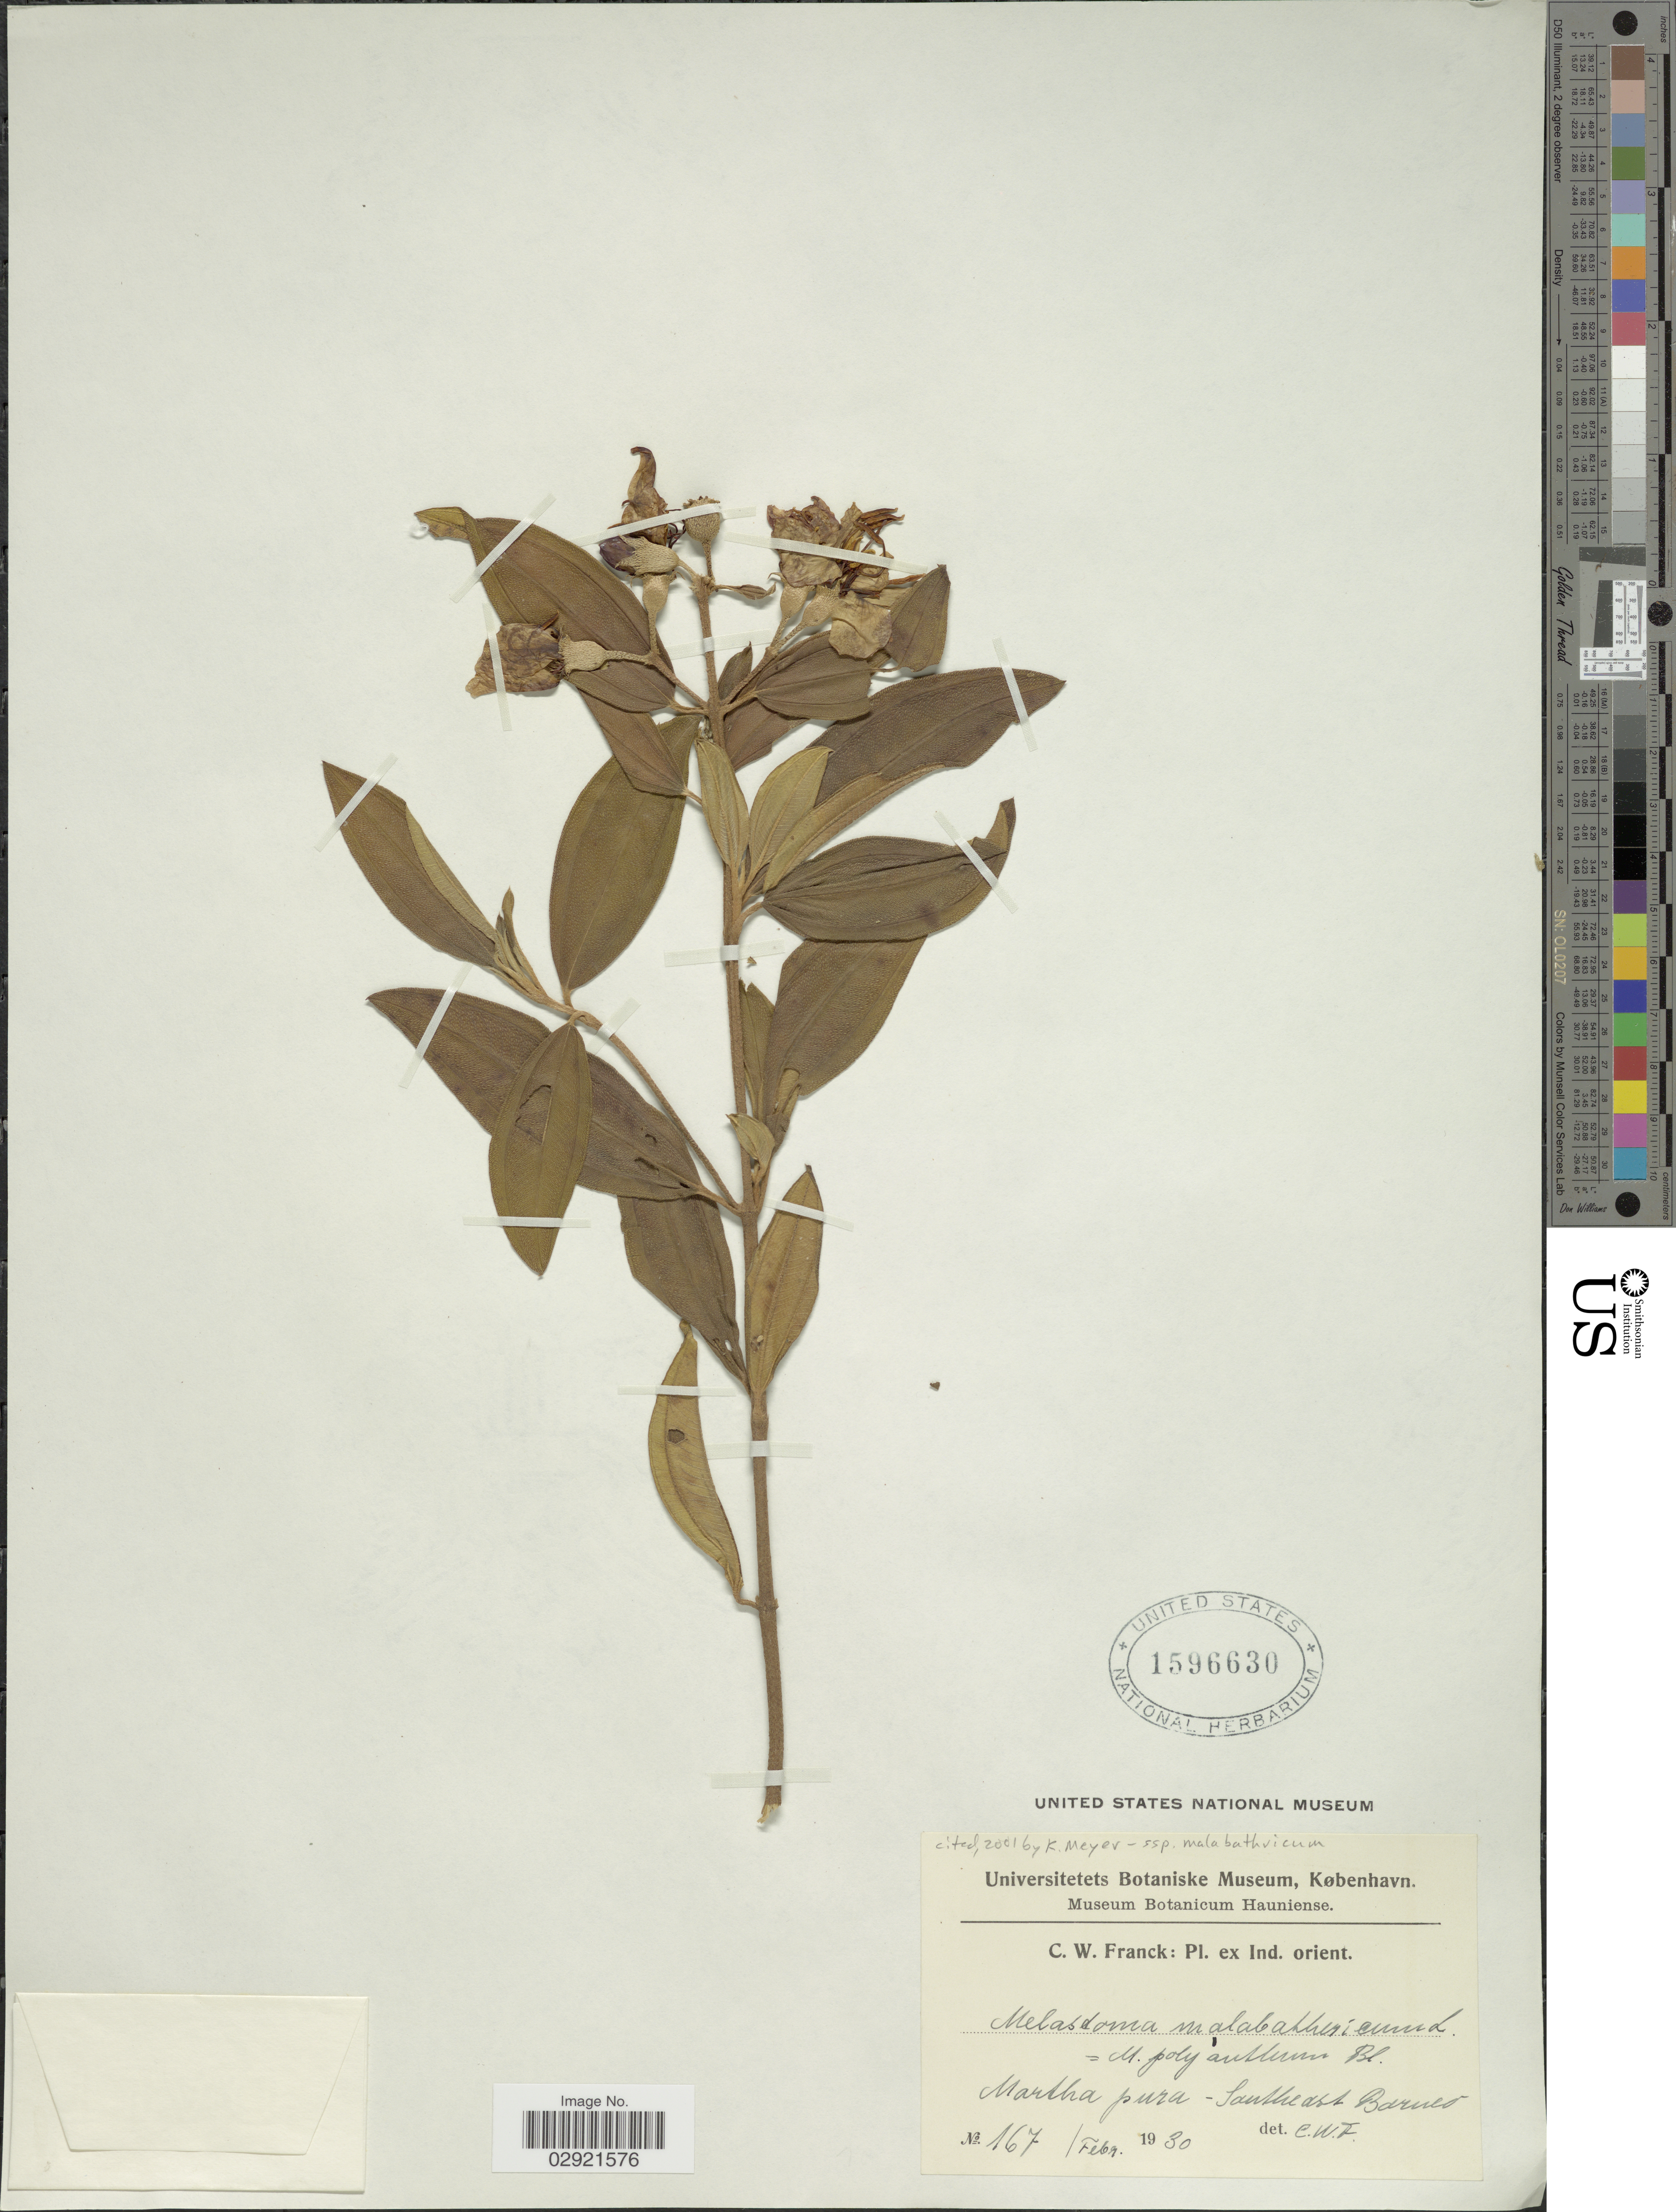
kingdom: Plantae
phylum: Tracheophyta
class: Magnoliopsida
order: Myrtales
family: Melastomataceae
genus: Melastoma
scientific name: Melastoma malabathricum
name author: L.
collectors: C. Franck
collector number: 167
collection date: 1930-02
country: Indonesia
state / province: Kalimantan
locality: Ind. orient. Martha pura- Southeast Borneo.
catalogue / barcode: US 1596630